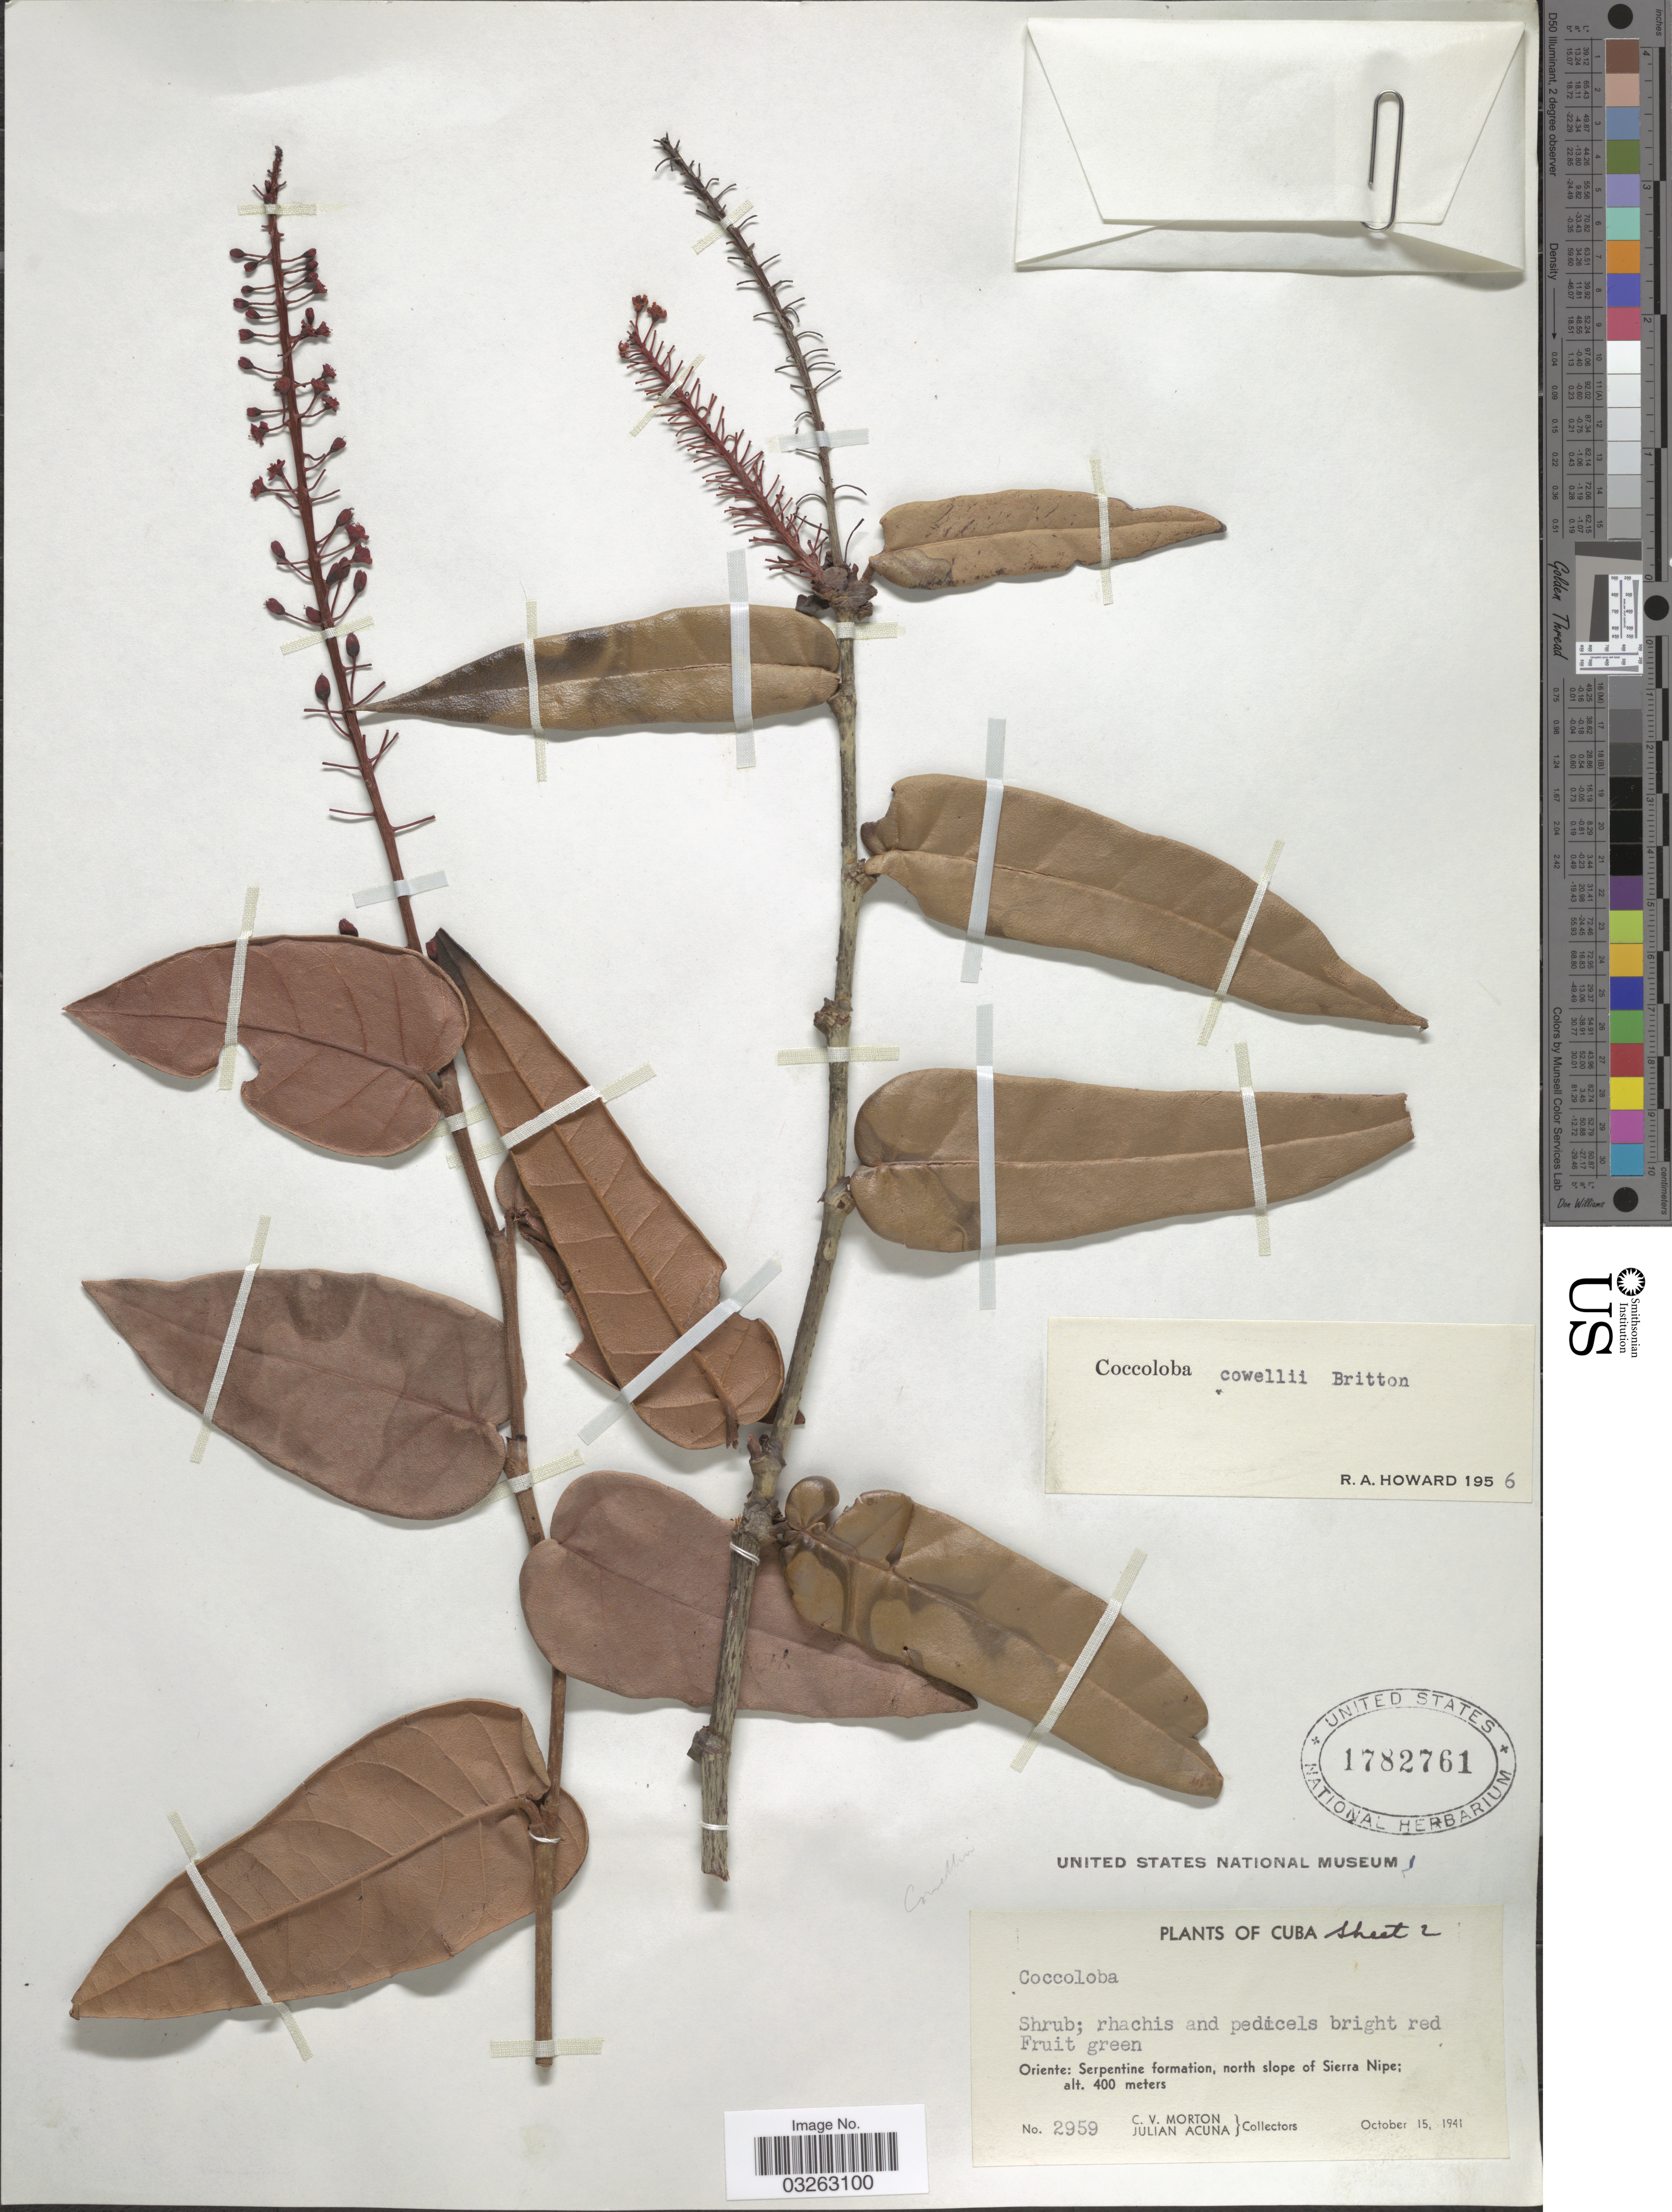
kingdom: Plantae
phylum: Tracheophyta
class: Magnoliopsida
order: Caryophyllales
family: Polygonaceae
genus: Coccoloba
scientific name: Coccoloba cowellii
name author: Britton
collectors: C. V. Morton & R. Acuña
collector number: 2959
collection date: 1941-10-15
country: Cuba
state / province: Oriente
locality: Serpentine formation, north slope of Sierra Nipe.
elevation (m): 400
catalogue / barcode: US 1782761